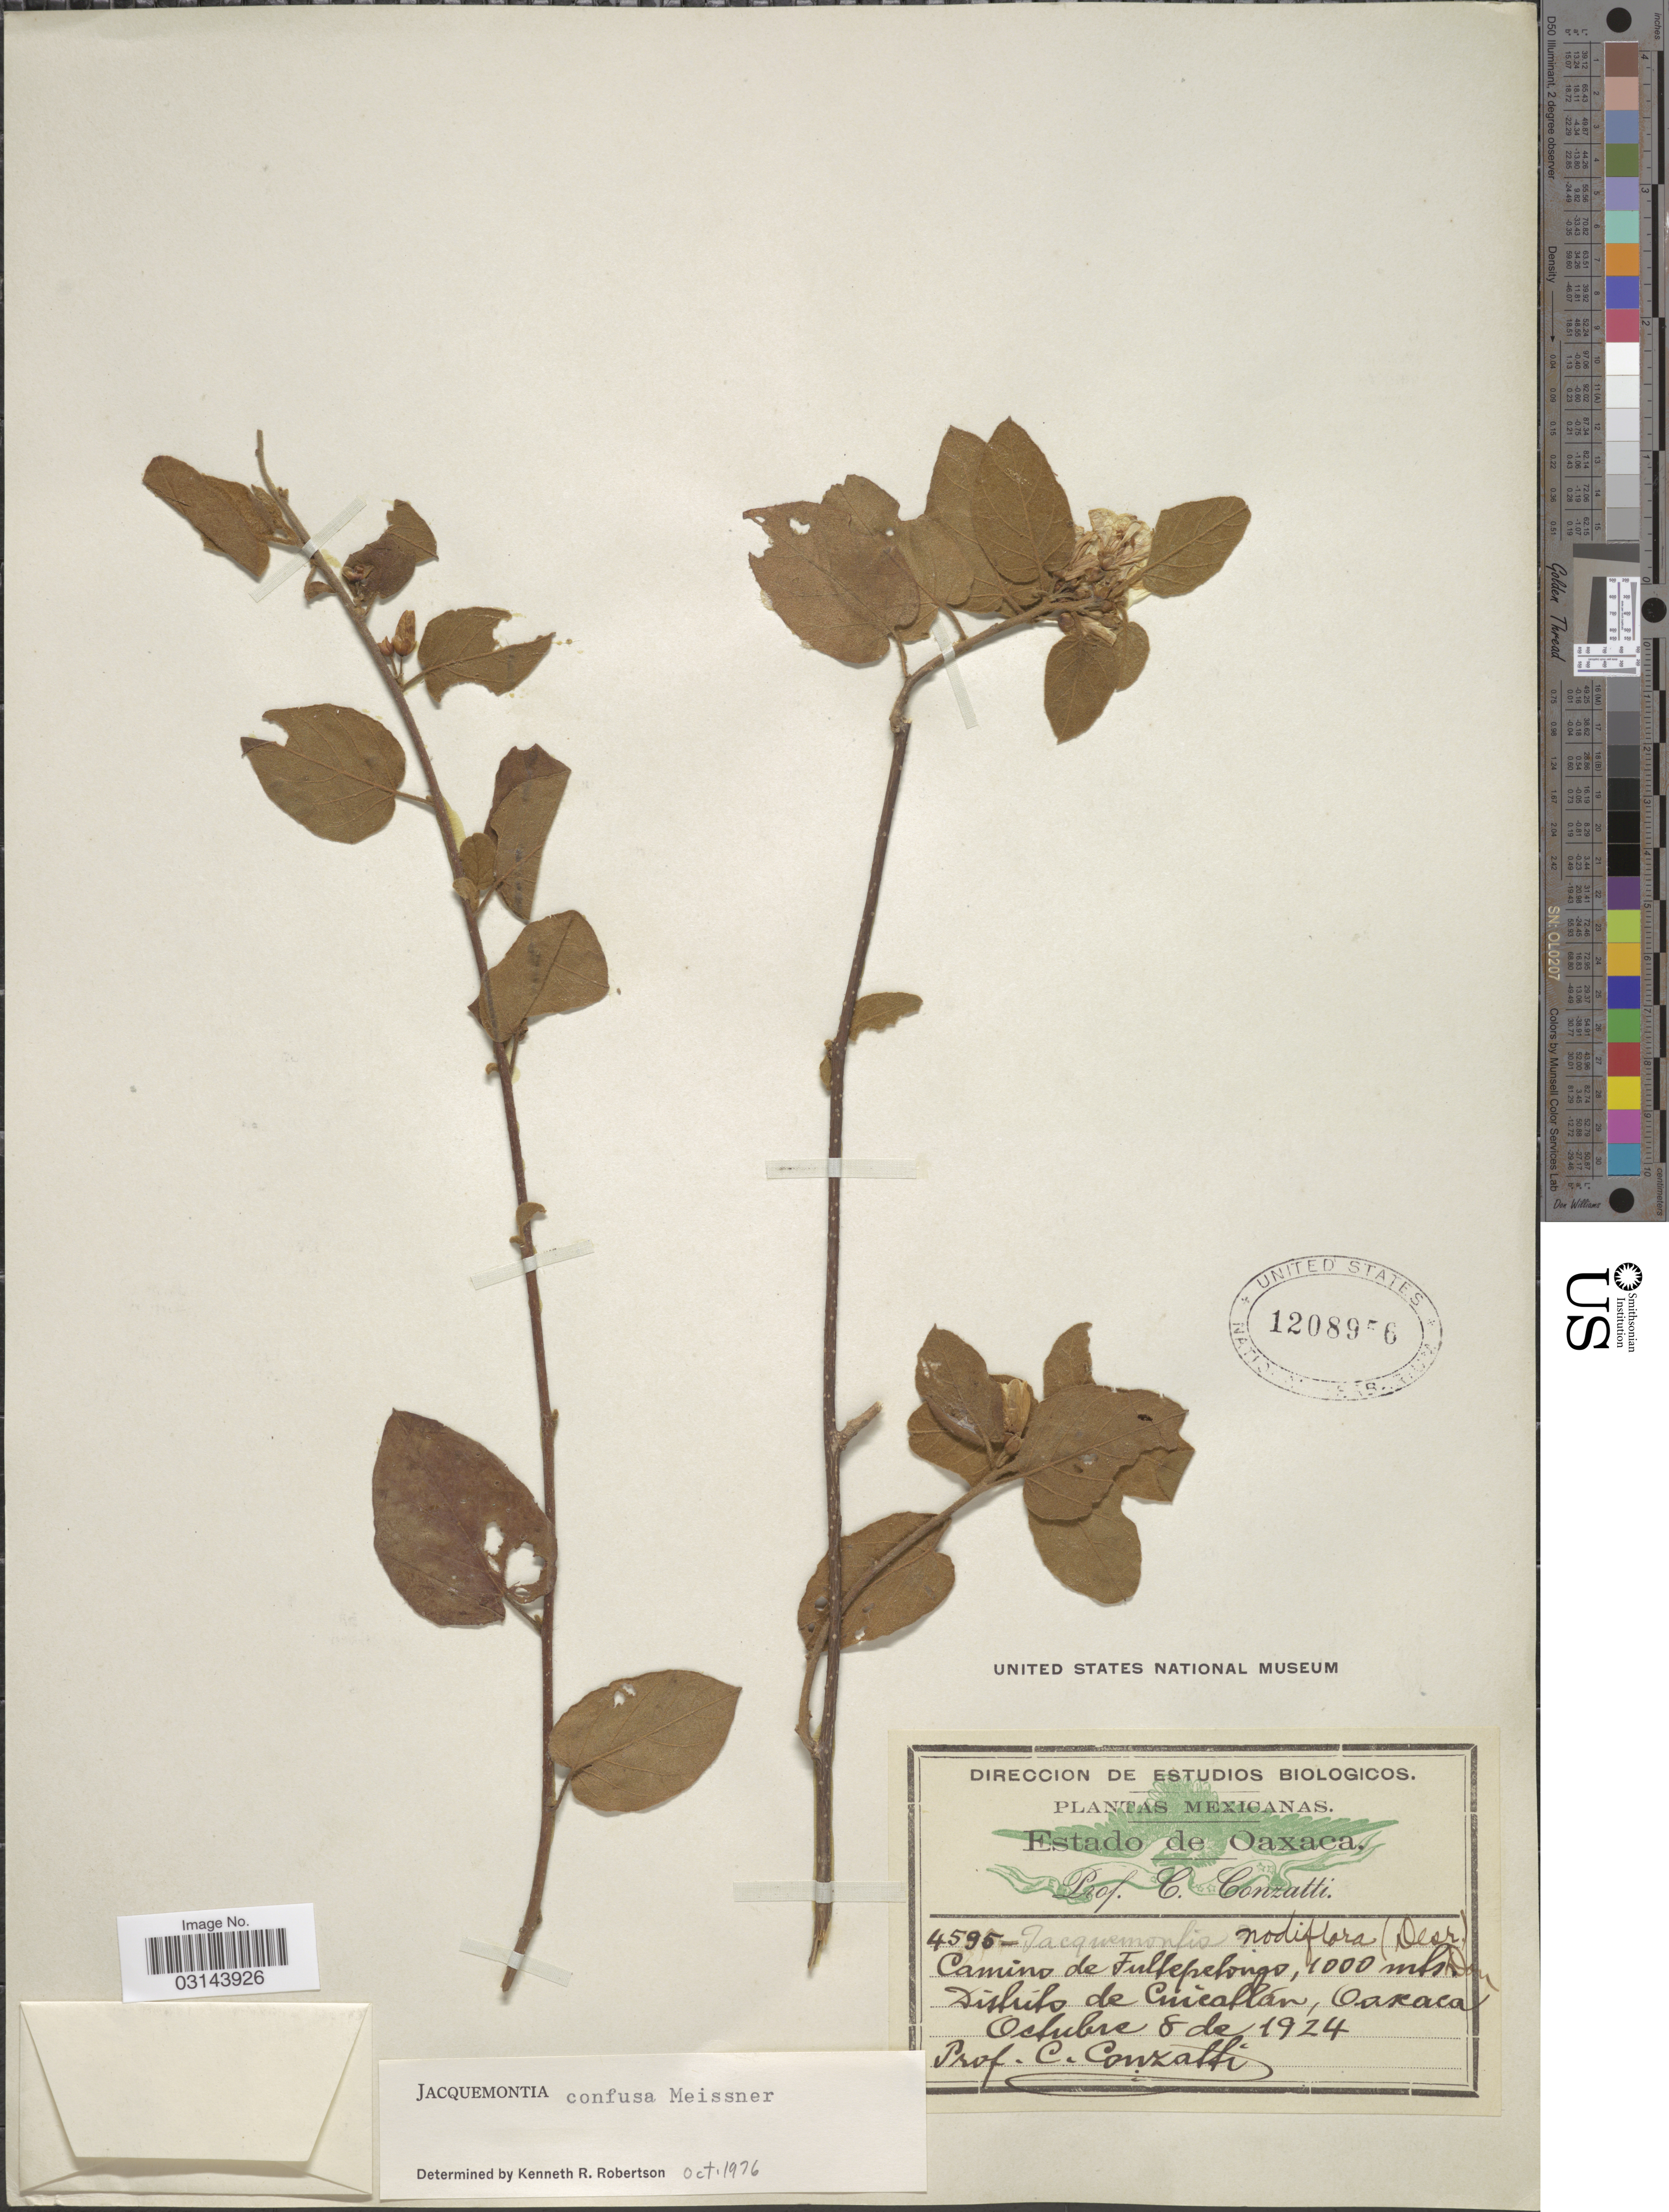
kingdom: Plantae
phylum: Tracheophyta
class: Magnoliopsida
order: Solanales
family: Convolvulaceae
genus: Jacquemontia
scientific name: Jacquemontia confusa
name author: Meisn.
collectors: C. Conzatti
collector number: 4595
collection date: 1924-10-08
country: Mexico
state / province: Oaxaca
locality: Camino de Jaltepetongo. Distrito de Cuicatlán.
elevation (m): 1000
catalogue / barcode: US 1208956